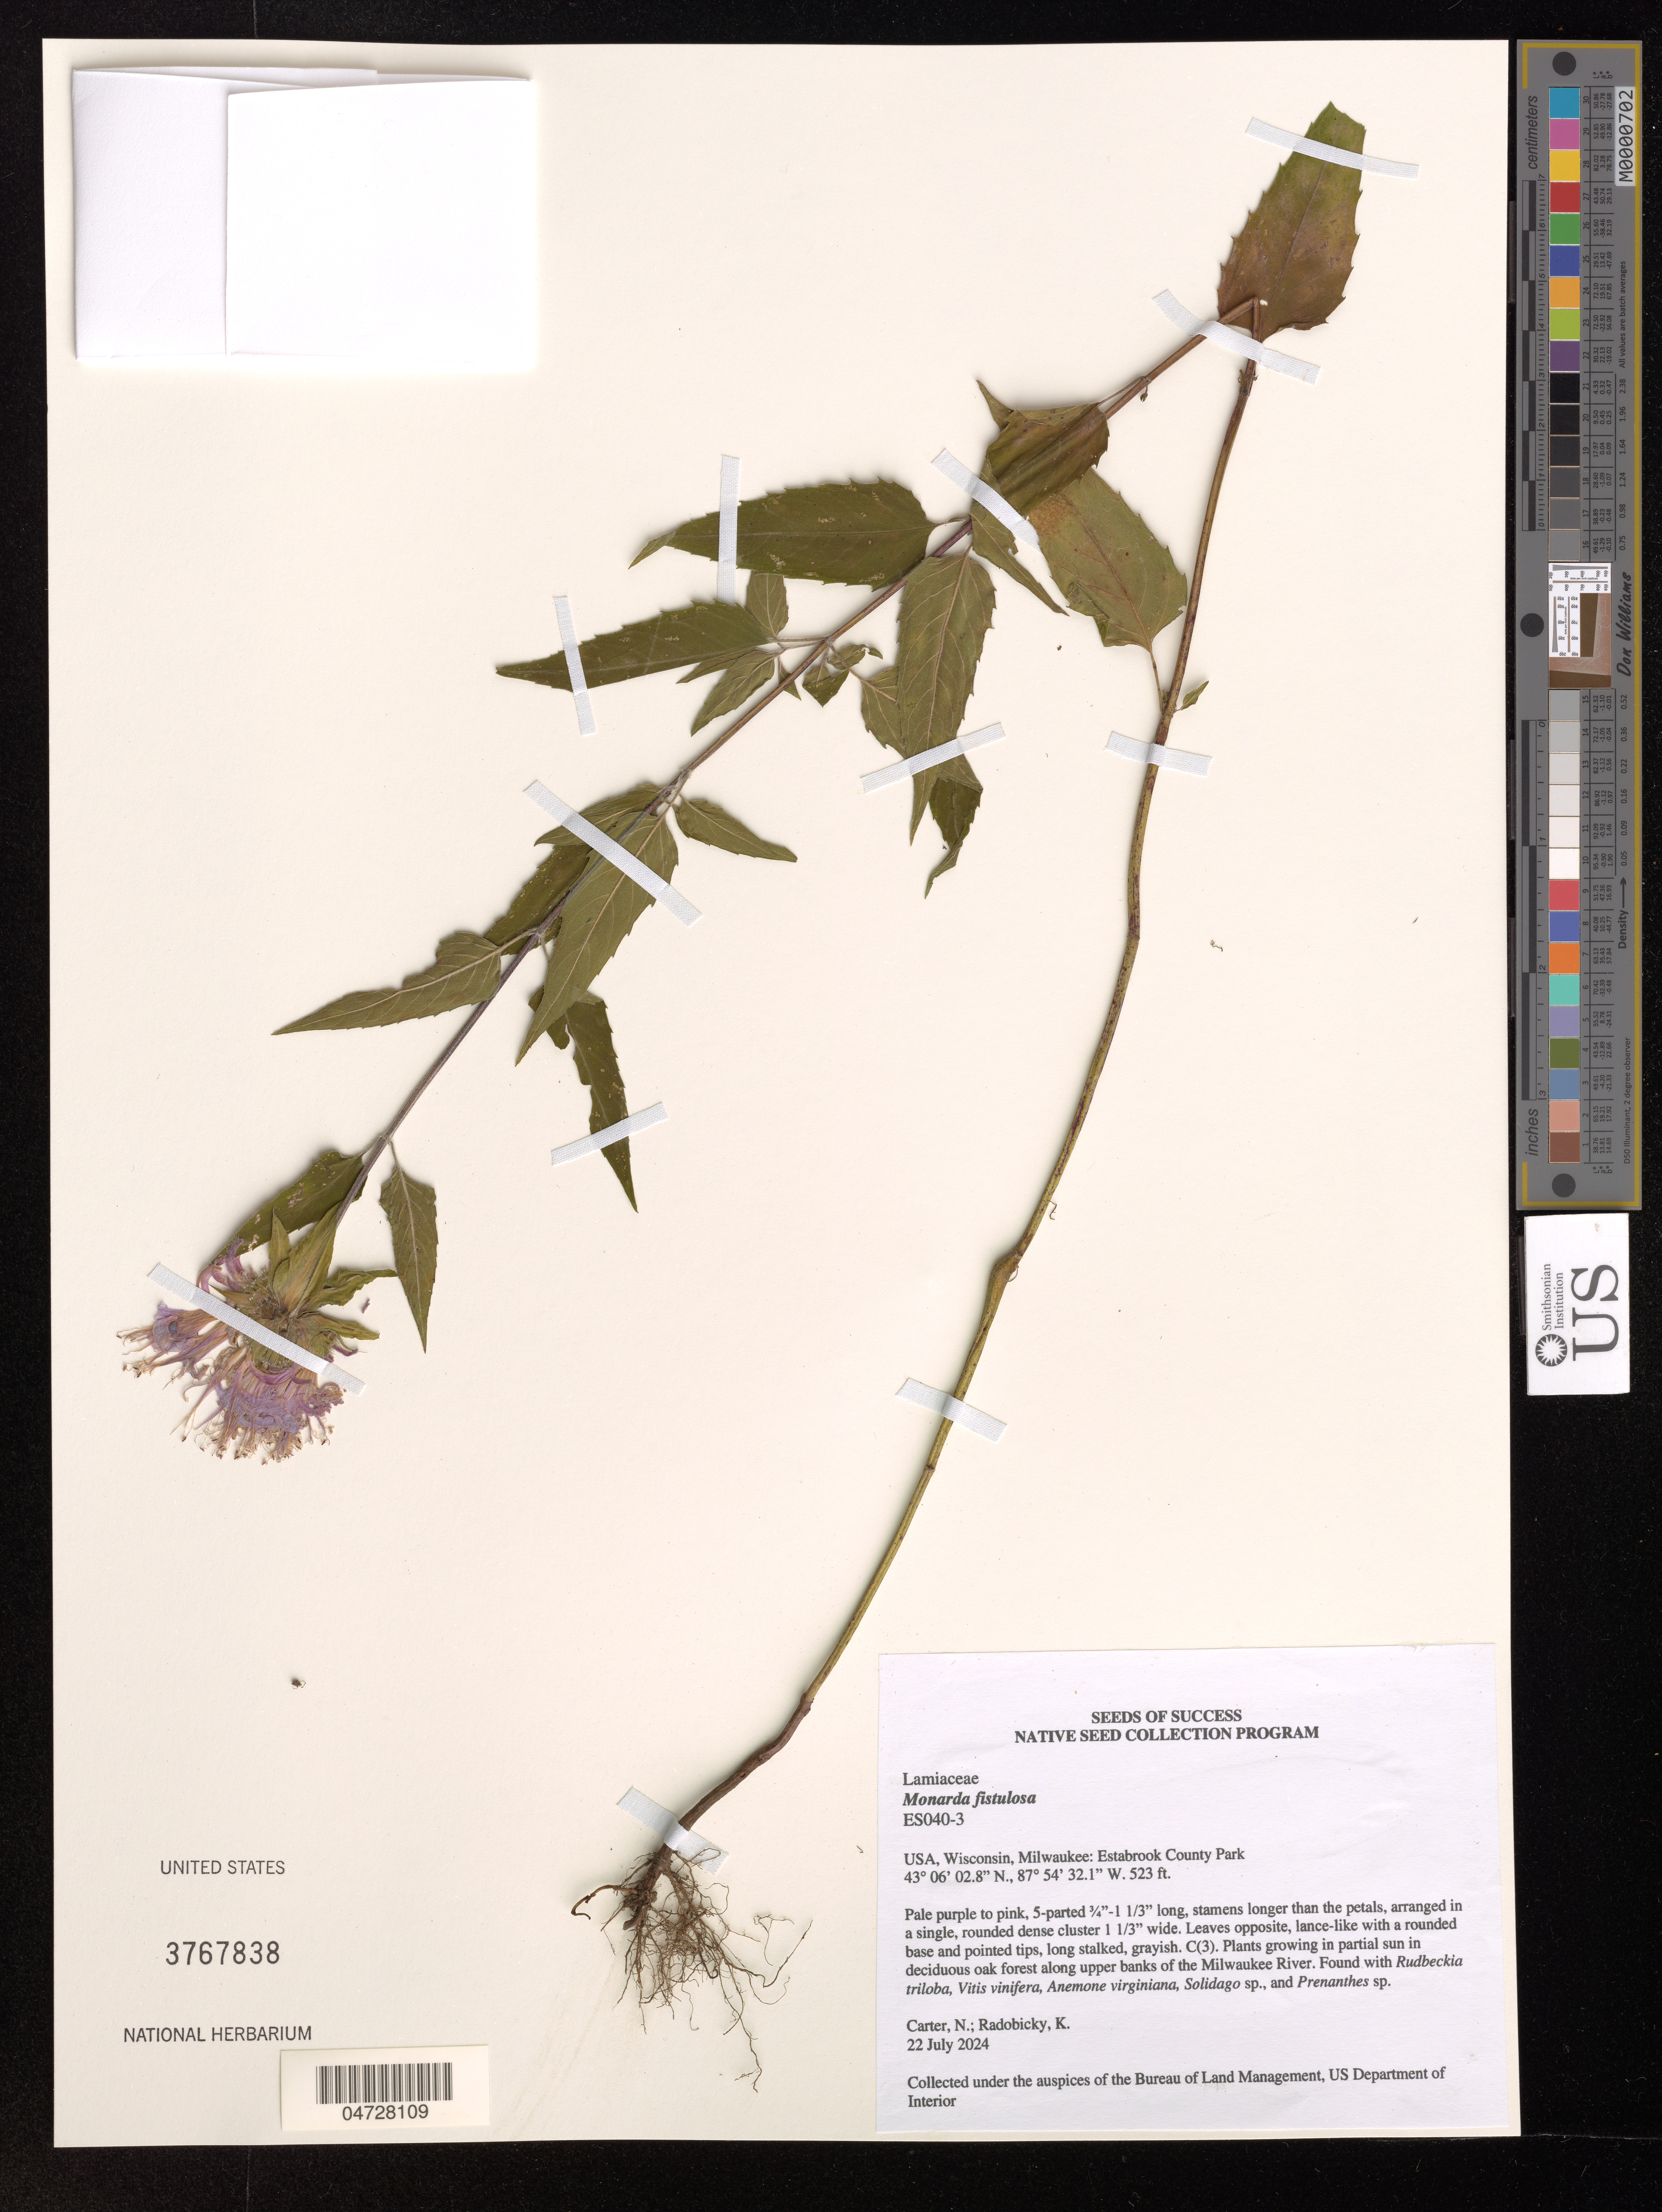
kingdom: Plantae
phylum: Tracheophyta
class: Magnoliopsida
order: Lamiales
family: Lamiaceae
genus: Monarda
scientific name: Monarda fistulosa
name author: L.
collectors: N. Carter & K. Radobicky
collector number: WS040-3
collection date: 2024-07-22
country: United States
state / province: Wisconsin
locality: Milwaukee: Estabrook County Park.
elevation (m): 159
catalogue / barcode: US 3767838